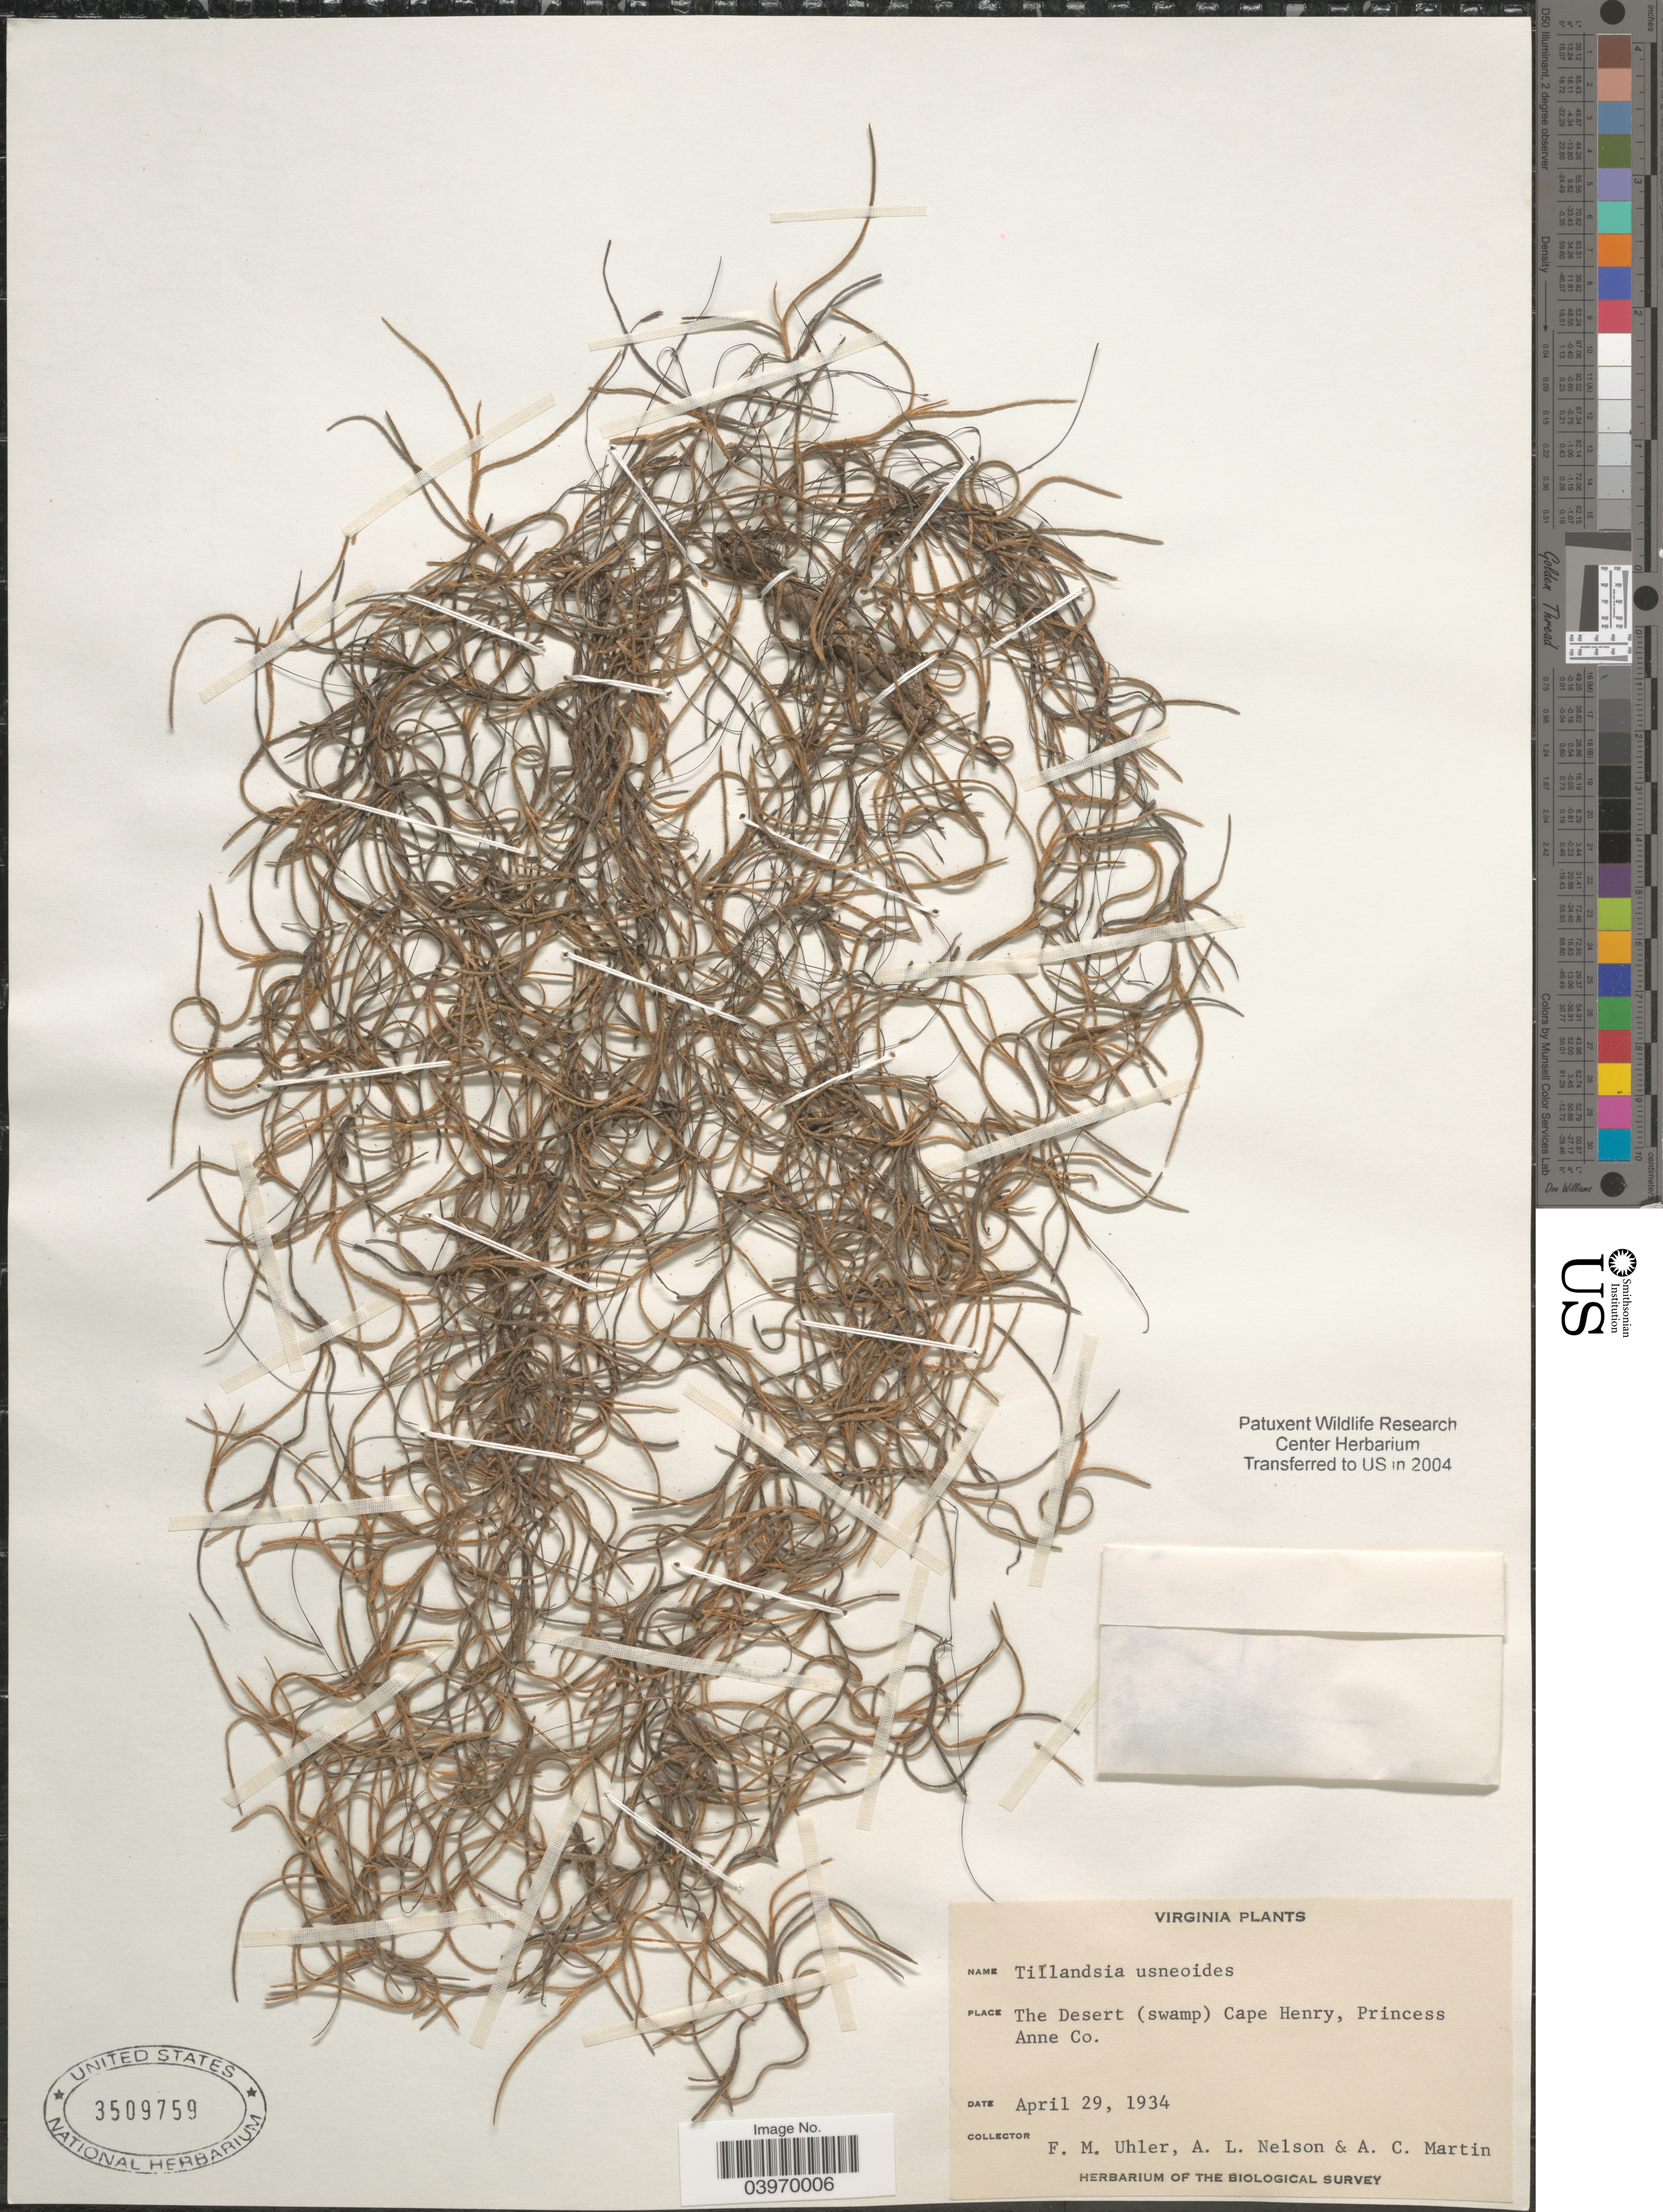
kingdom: Plantae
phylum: Tracheophyta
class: Liliopsida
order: Poales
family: Bromeliaceae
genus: Tillandsia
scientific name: Tillandsia usneoides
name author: (L.) L.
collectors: F. M. Uhler, A. L. Nelson & A. C. Martin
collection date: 1934-04-29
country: United States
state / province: Virginia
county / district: City of Virginia Beach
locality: The Desert (swamp) Cape Henry, Princess Anne Co.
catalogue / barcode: US 3509759